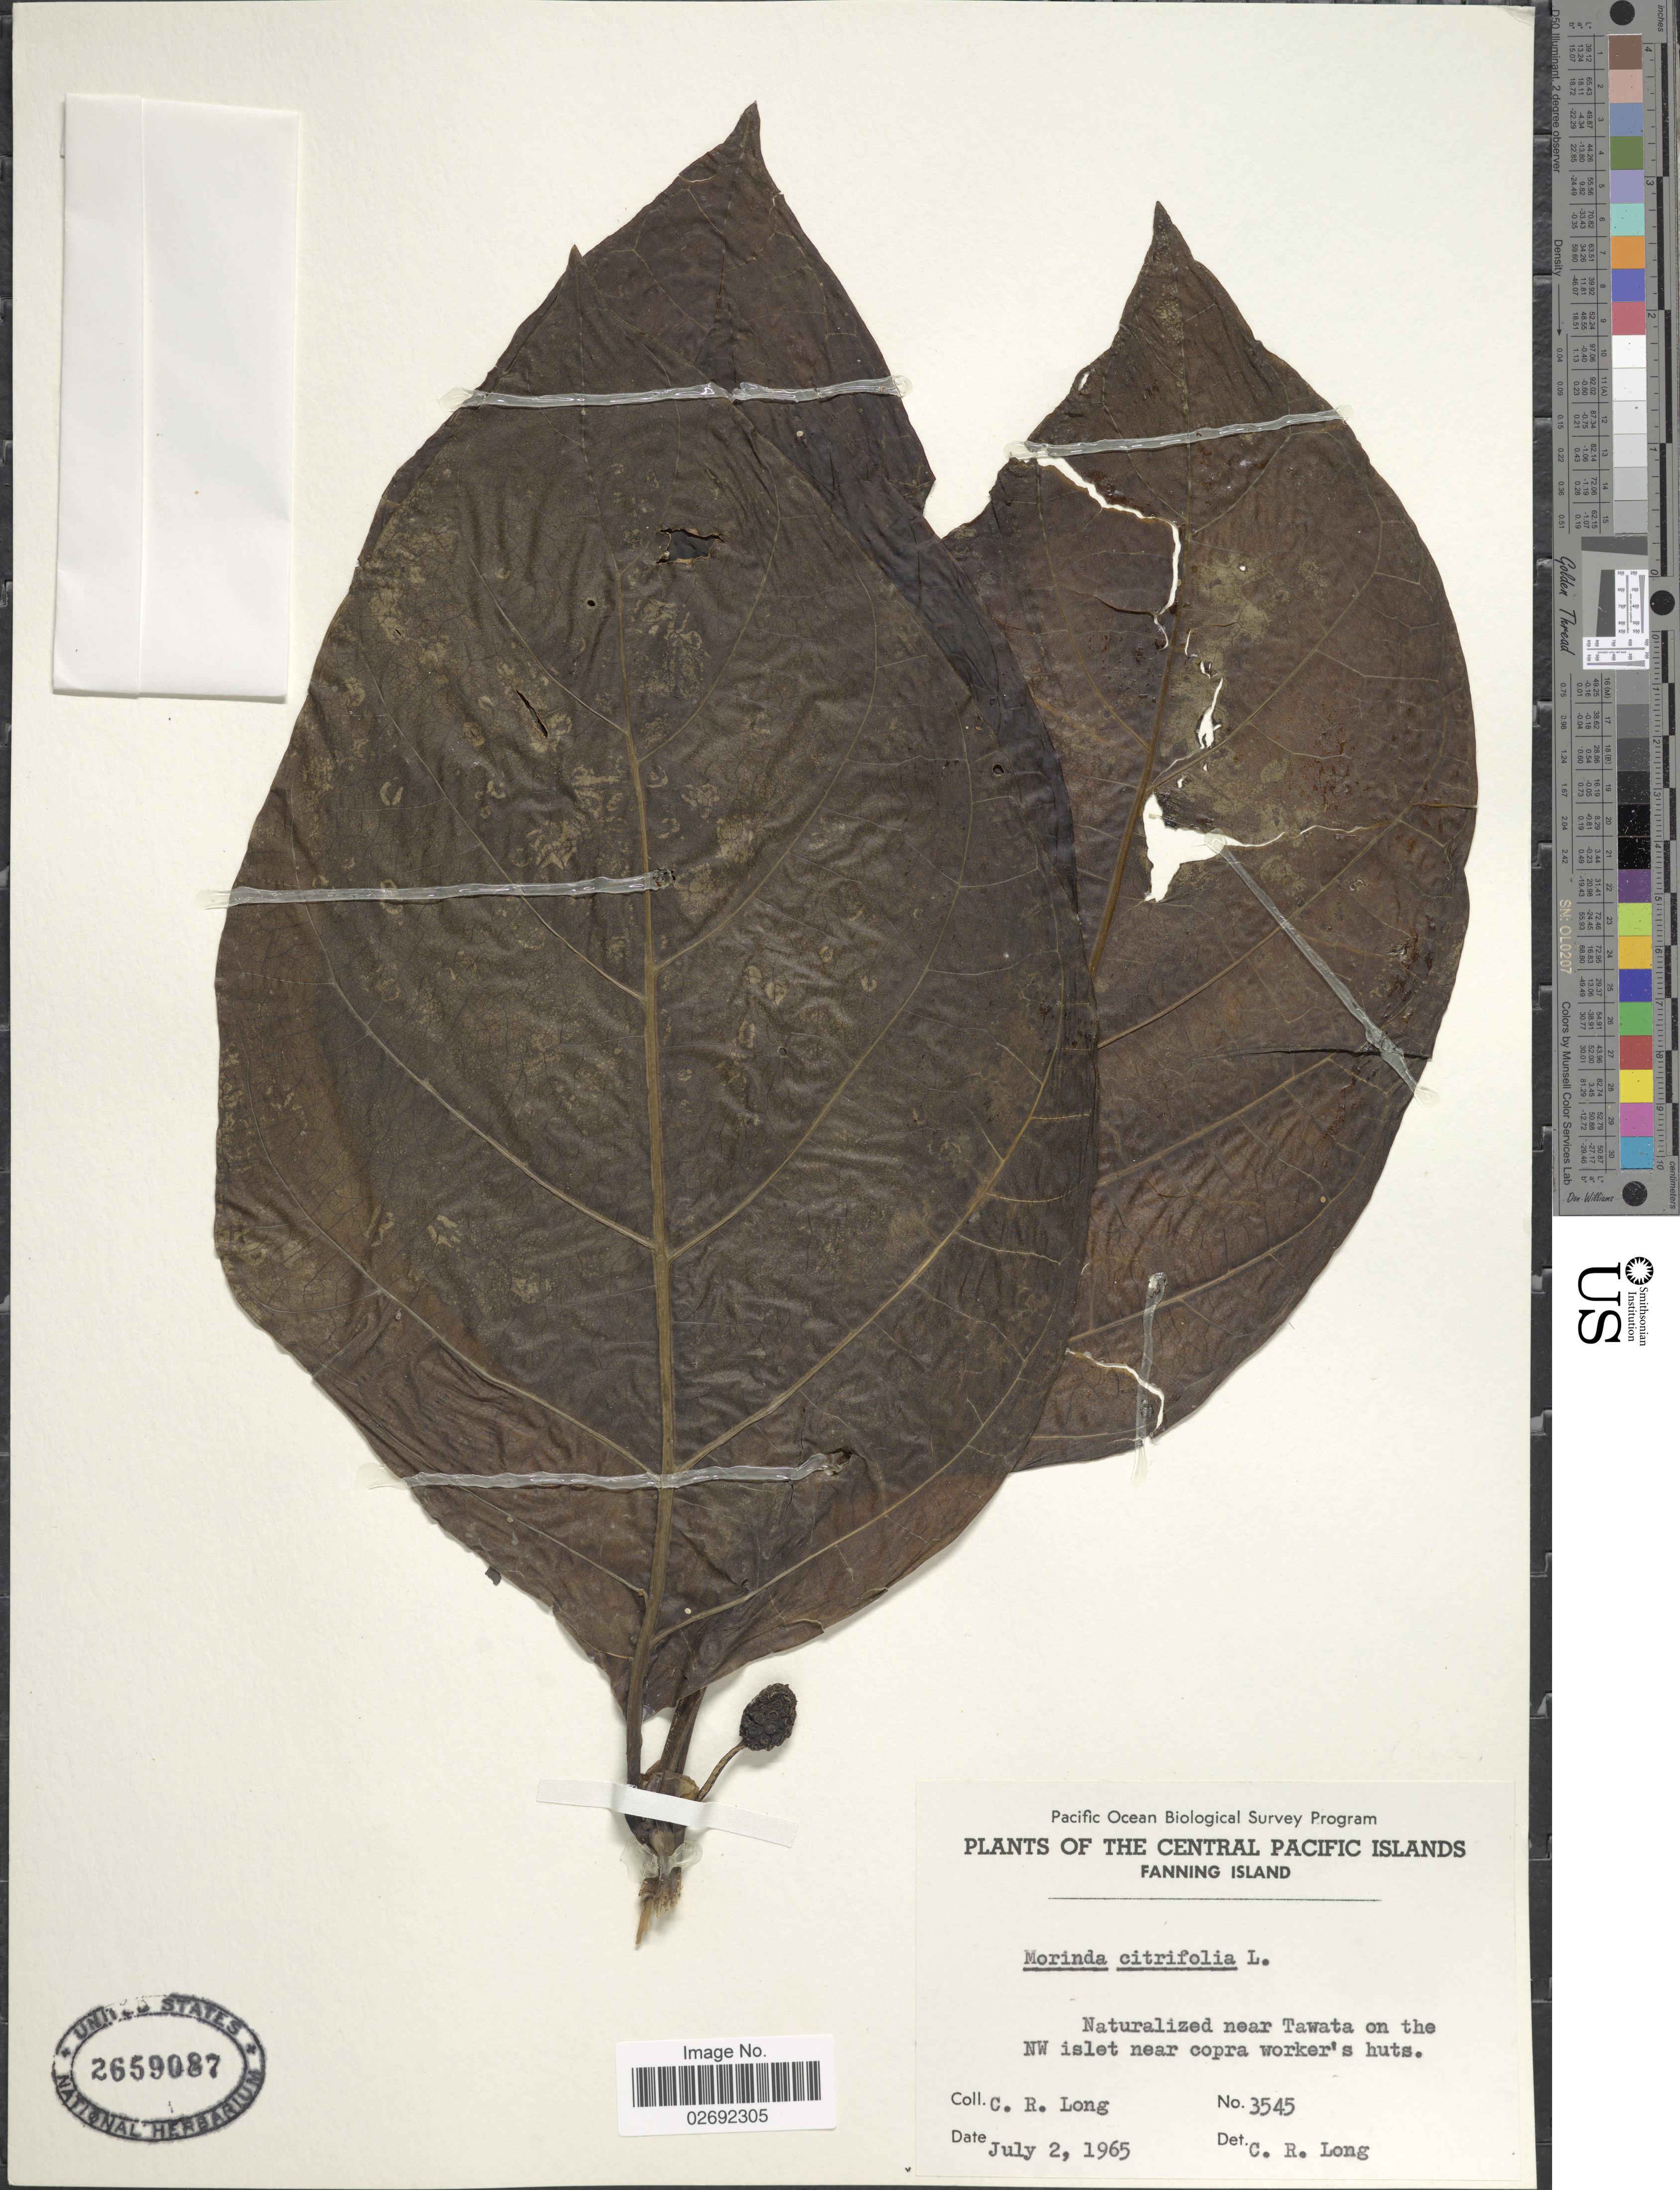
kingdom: Plantae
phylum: Tracheophyta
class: Magnoliopsida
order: Gentianales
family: Rubiaceae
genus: Morinda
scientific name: Morinda citrifolia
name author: L.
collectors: C. R. Long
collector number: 3545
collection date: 1965-07-02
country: Kiribati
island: Fanning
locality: Central Pacific Islands. Fanning Island. near Tawata on the islet near copra worker's huts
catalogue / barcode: US 2659087